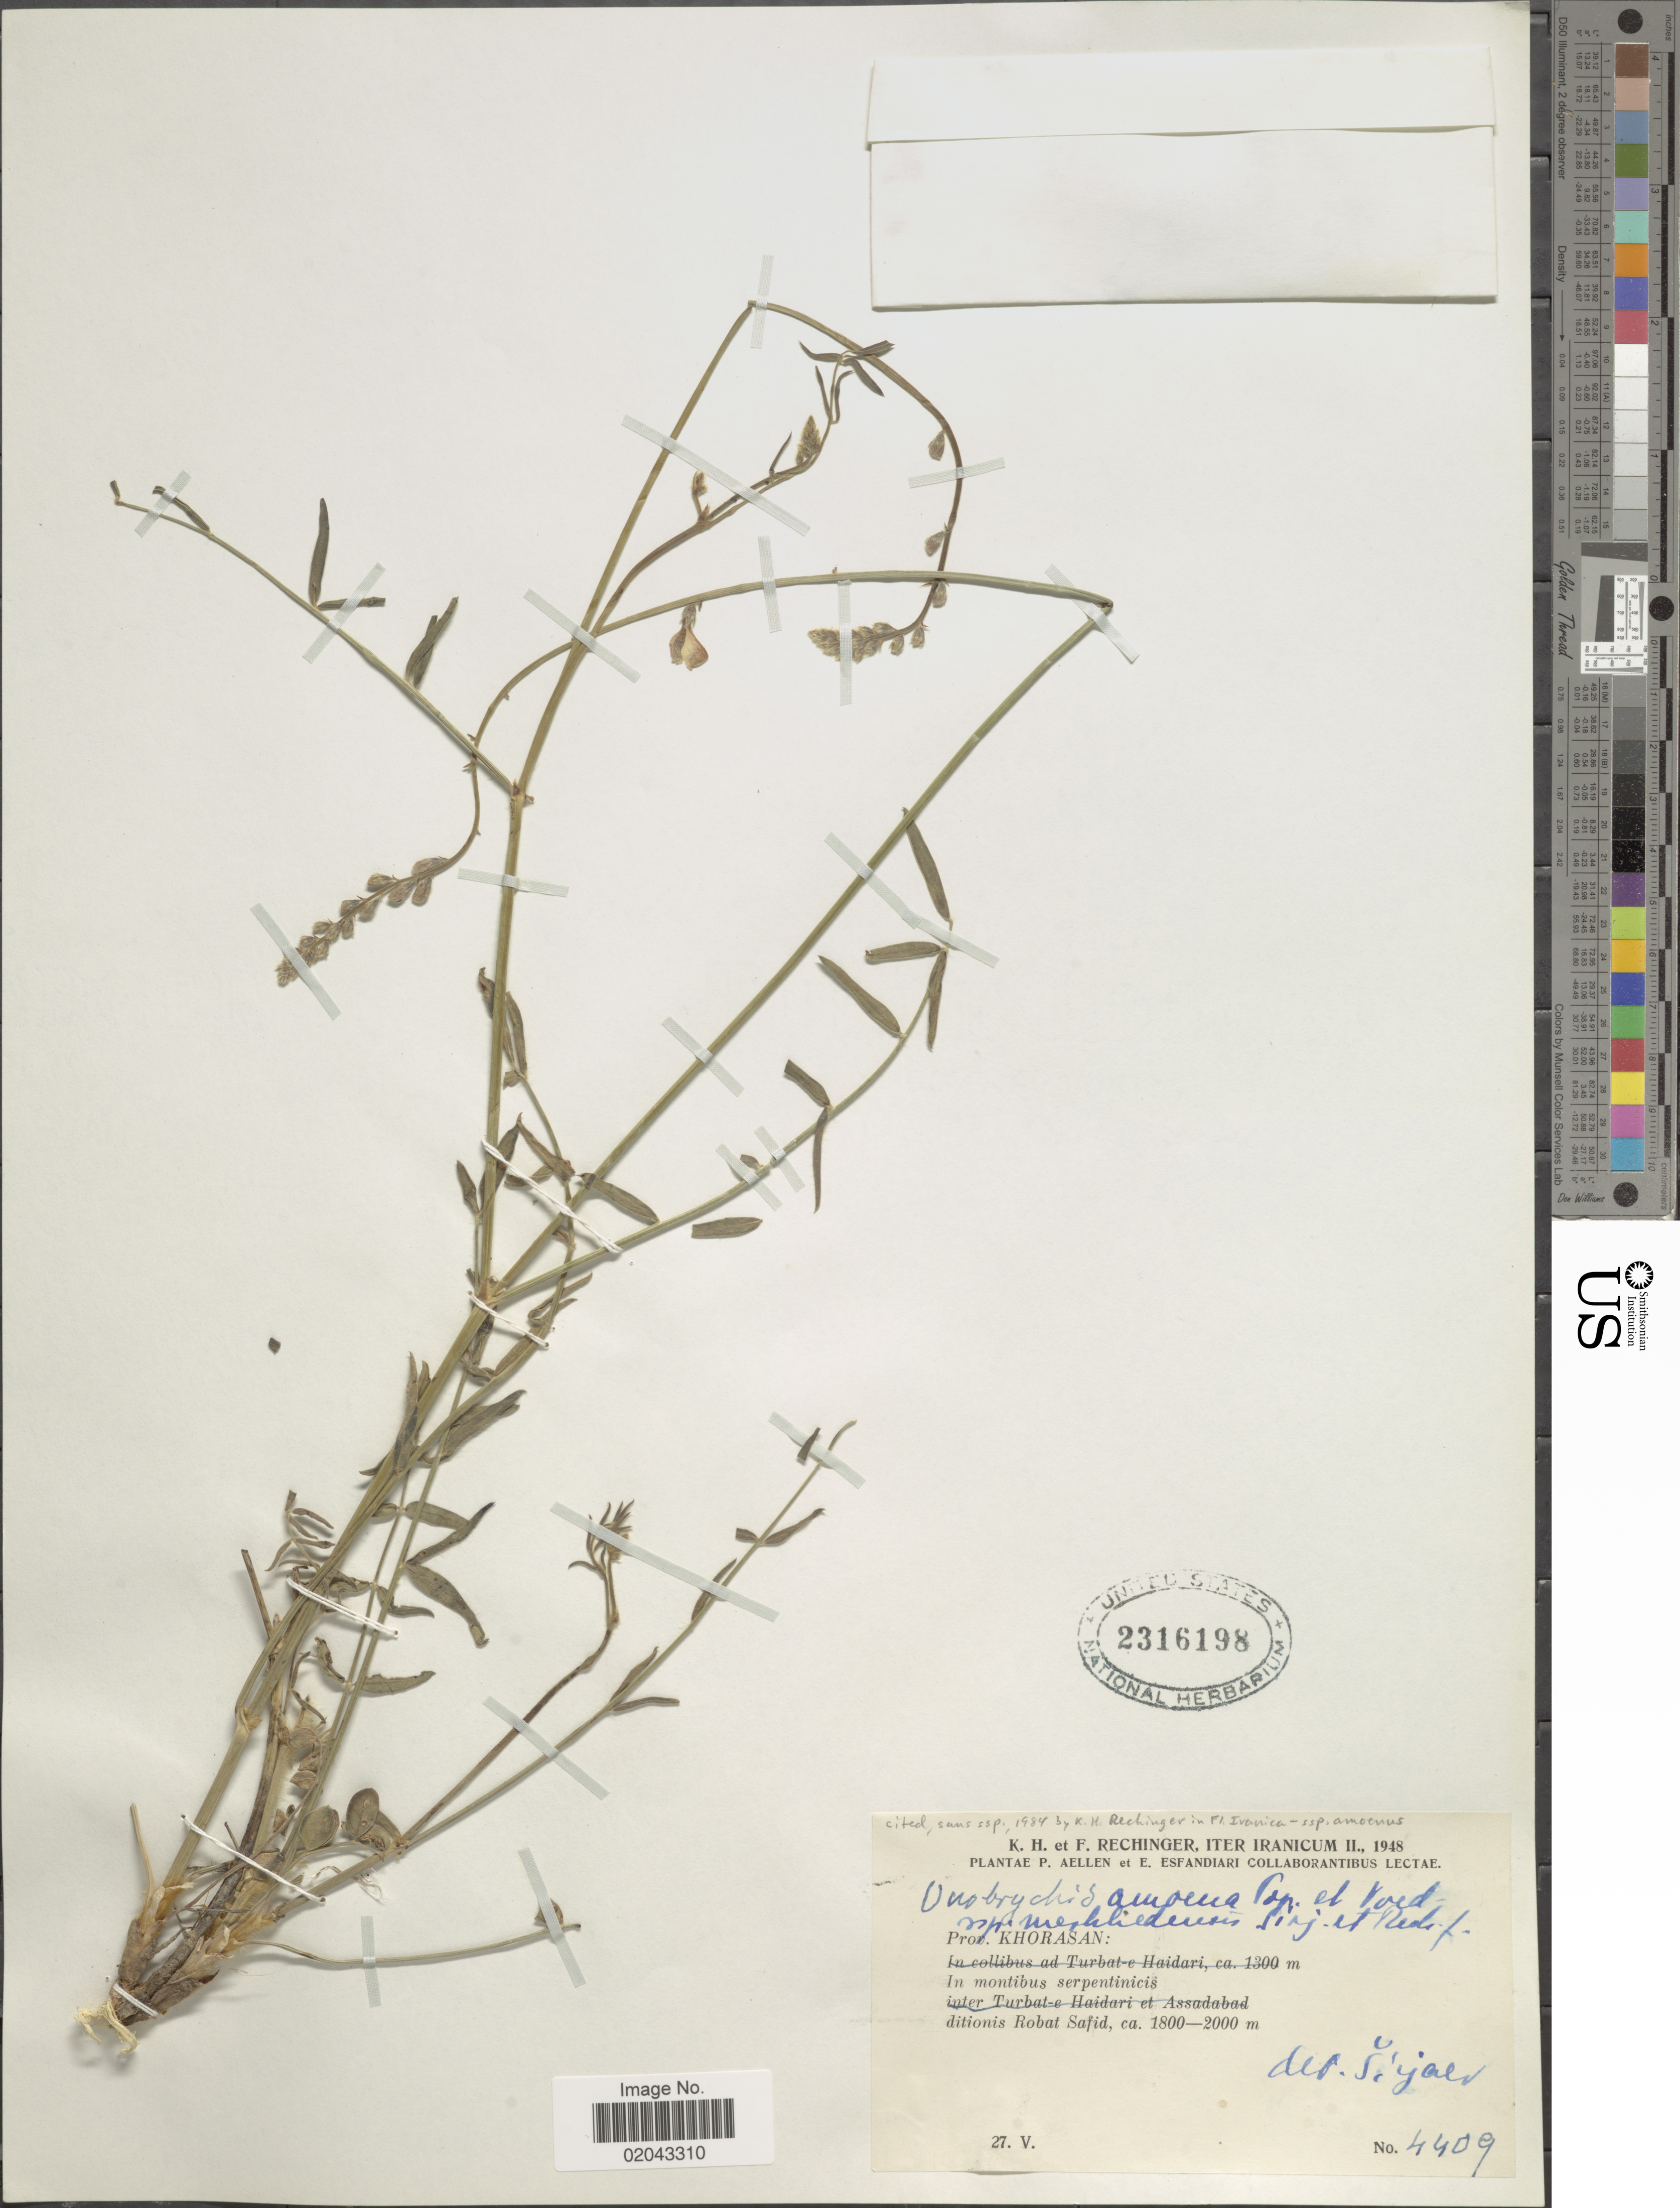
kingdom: Plantae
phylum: Tracheophyta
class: Magnoliopsida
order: Fabales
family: Fabaceae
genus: Onobrychis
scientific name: Onobrychis amoena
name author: Popov & Vved.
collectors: K. H. Rechinger & F. Rechinger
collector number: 4409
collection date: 1948-05-27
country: Iran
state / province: Khorasan [obsolete]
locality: Iranicum, Prov. Khorasan: In montibus serpentinicis.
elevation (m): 1800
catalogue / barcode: US 2316198